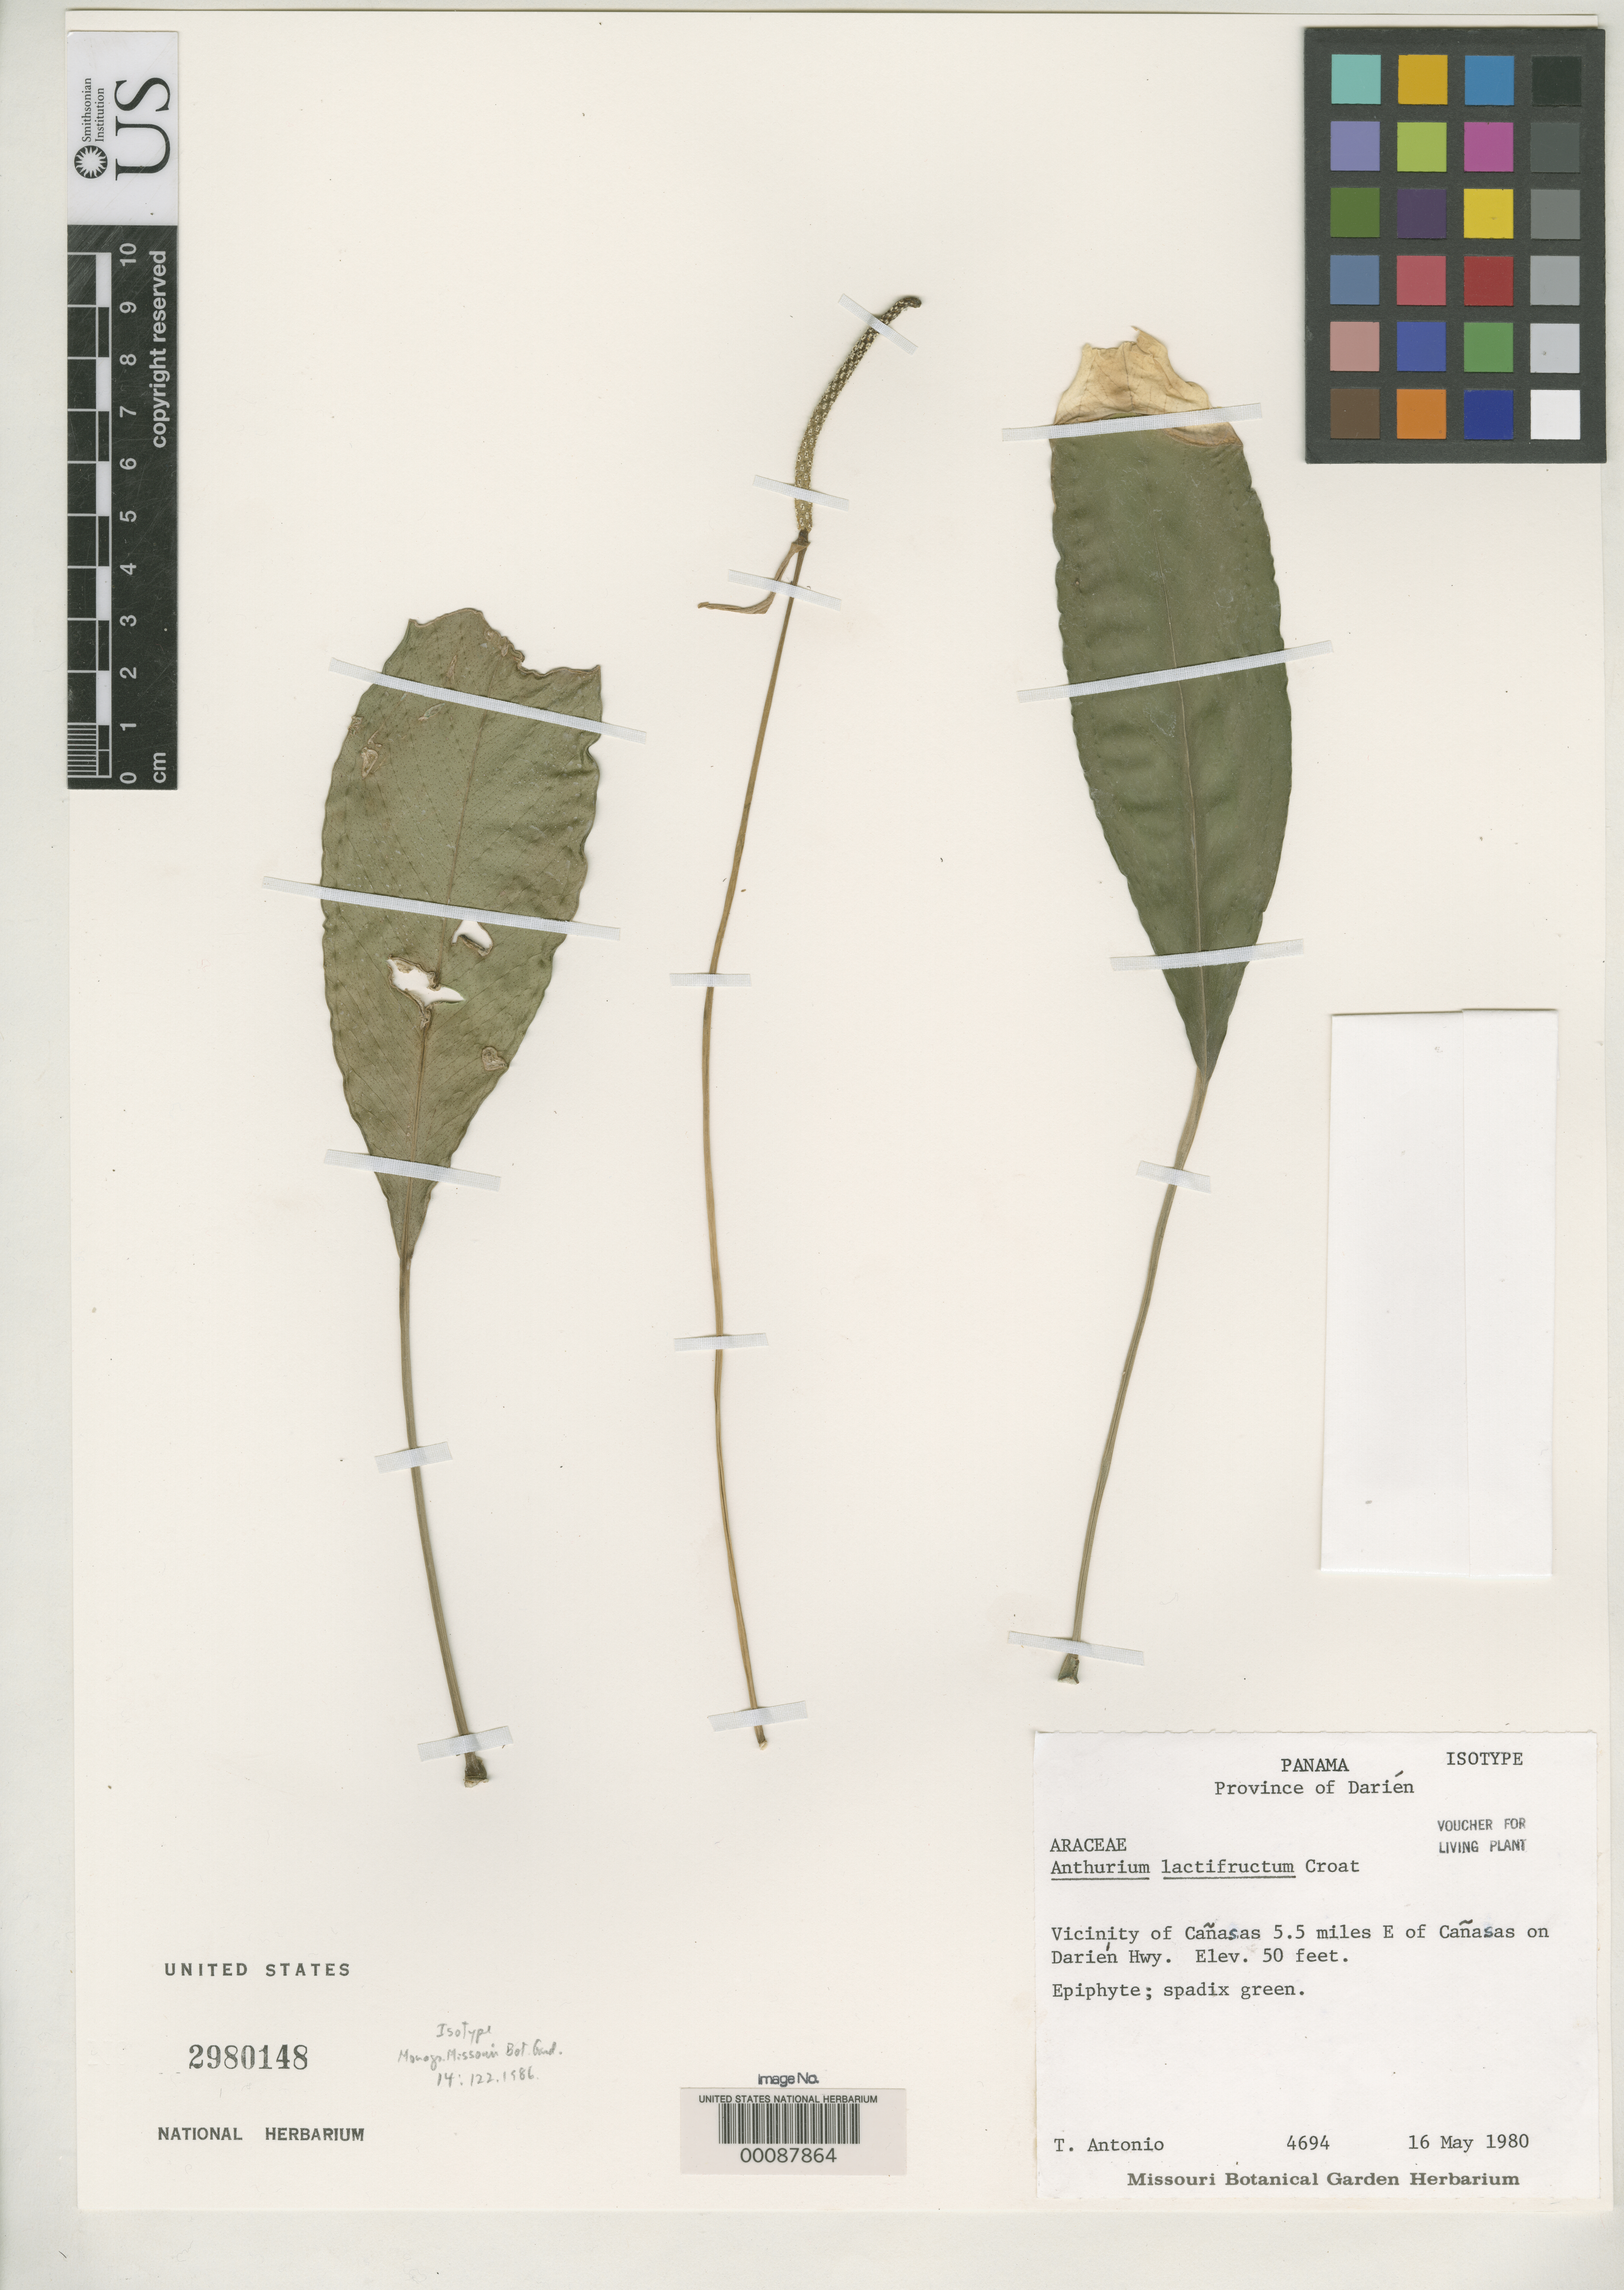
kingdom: Plantae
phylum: Tracheophyta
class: Liliopsida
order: Alismatales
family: Araceae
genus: Anthurium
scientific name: Anthurium lactifructum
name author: Croat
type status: Isotype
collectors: T. Antonio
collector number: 4694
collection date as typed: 16 May 1980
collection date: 1980-05-16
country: Panama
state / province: Darién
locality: Canasas, 5.5 mi. E of Canasas on Darien Hwy.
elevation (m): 15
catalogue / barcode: US 2980148